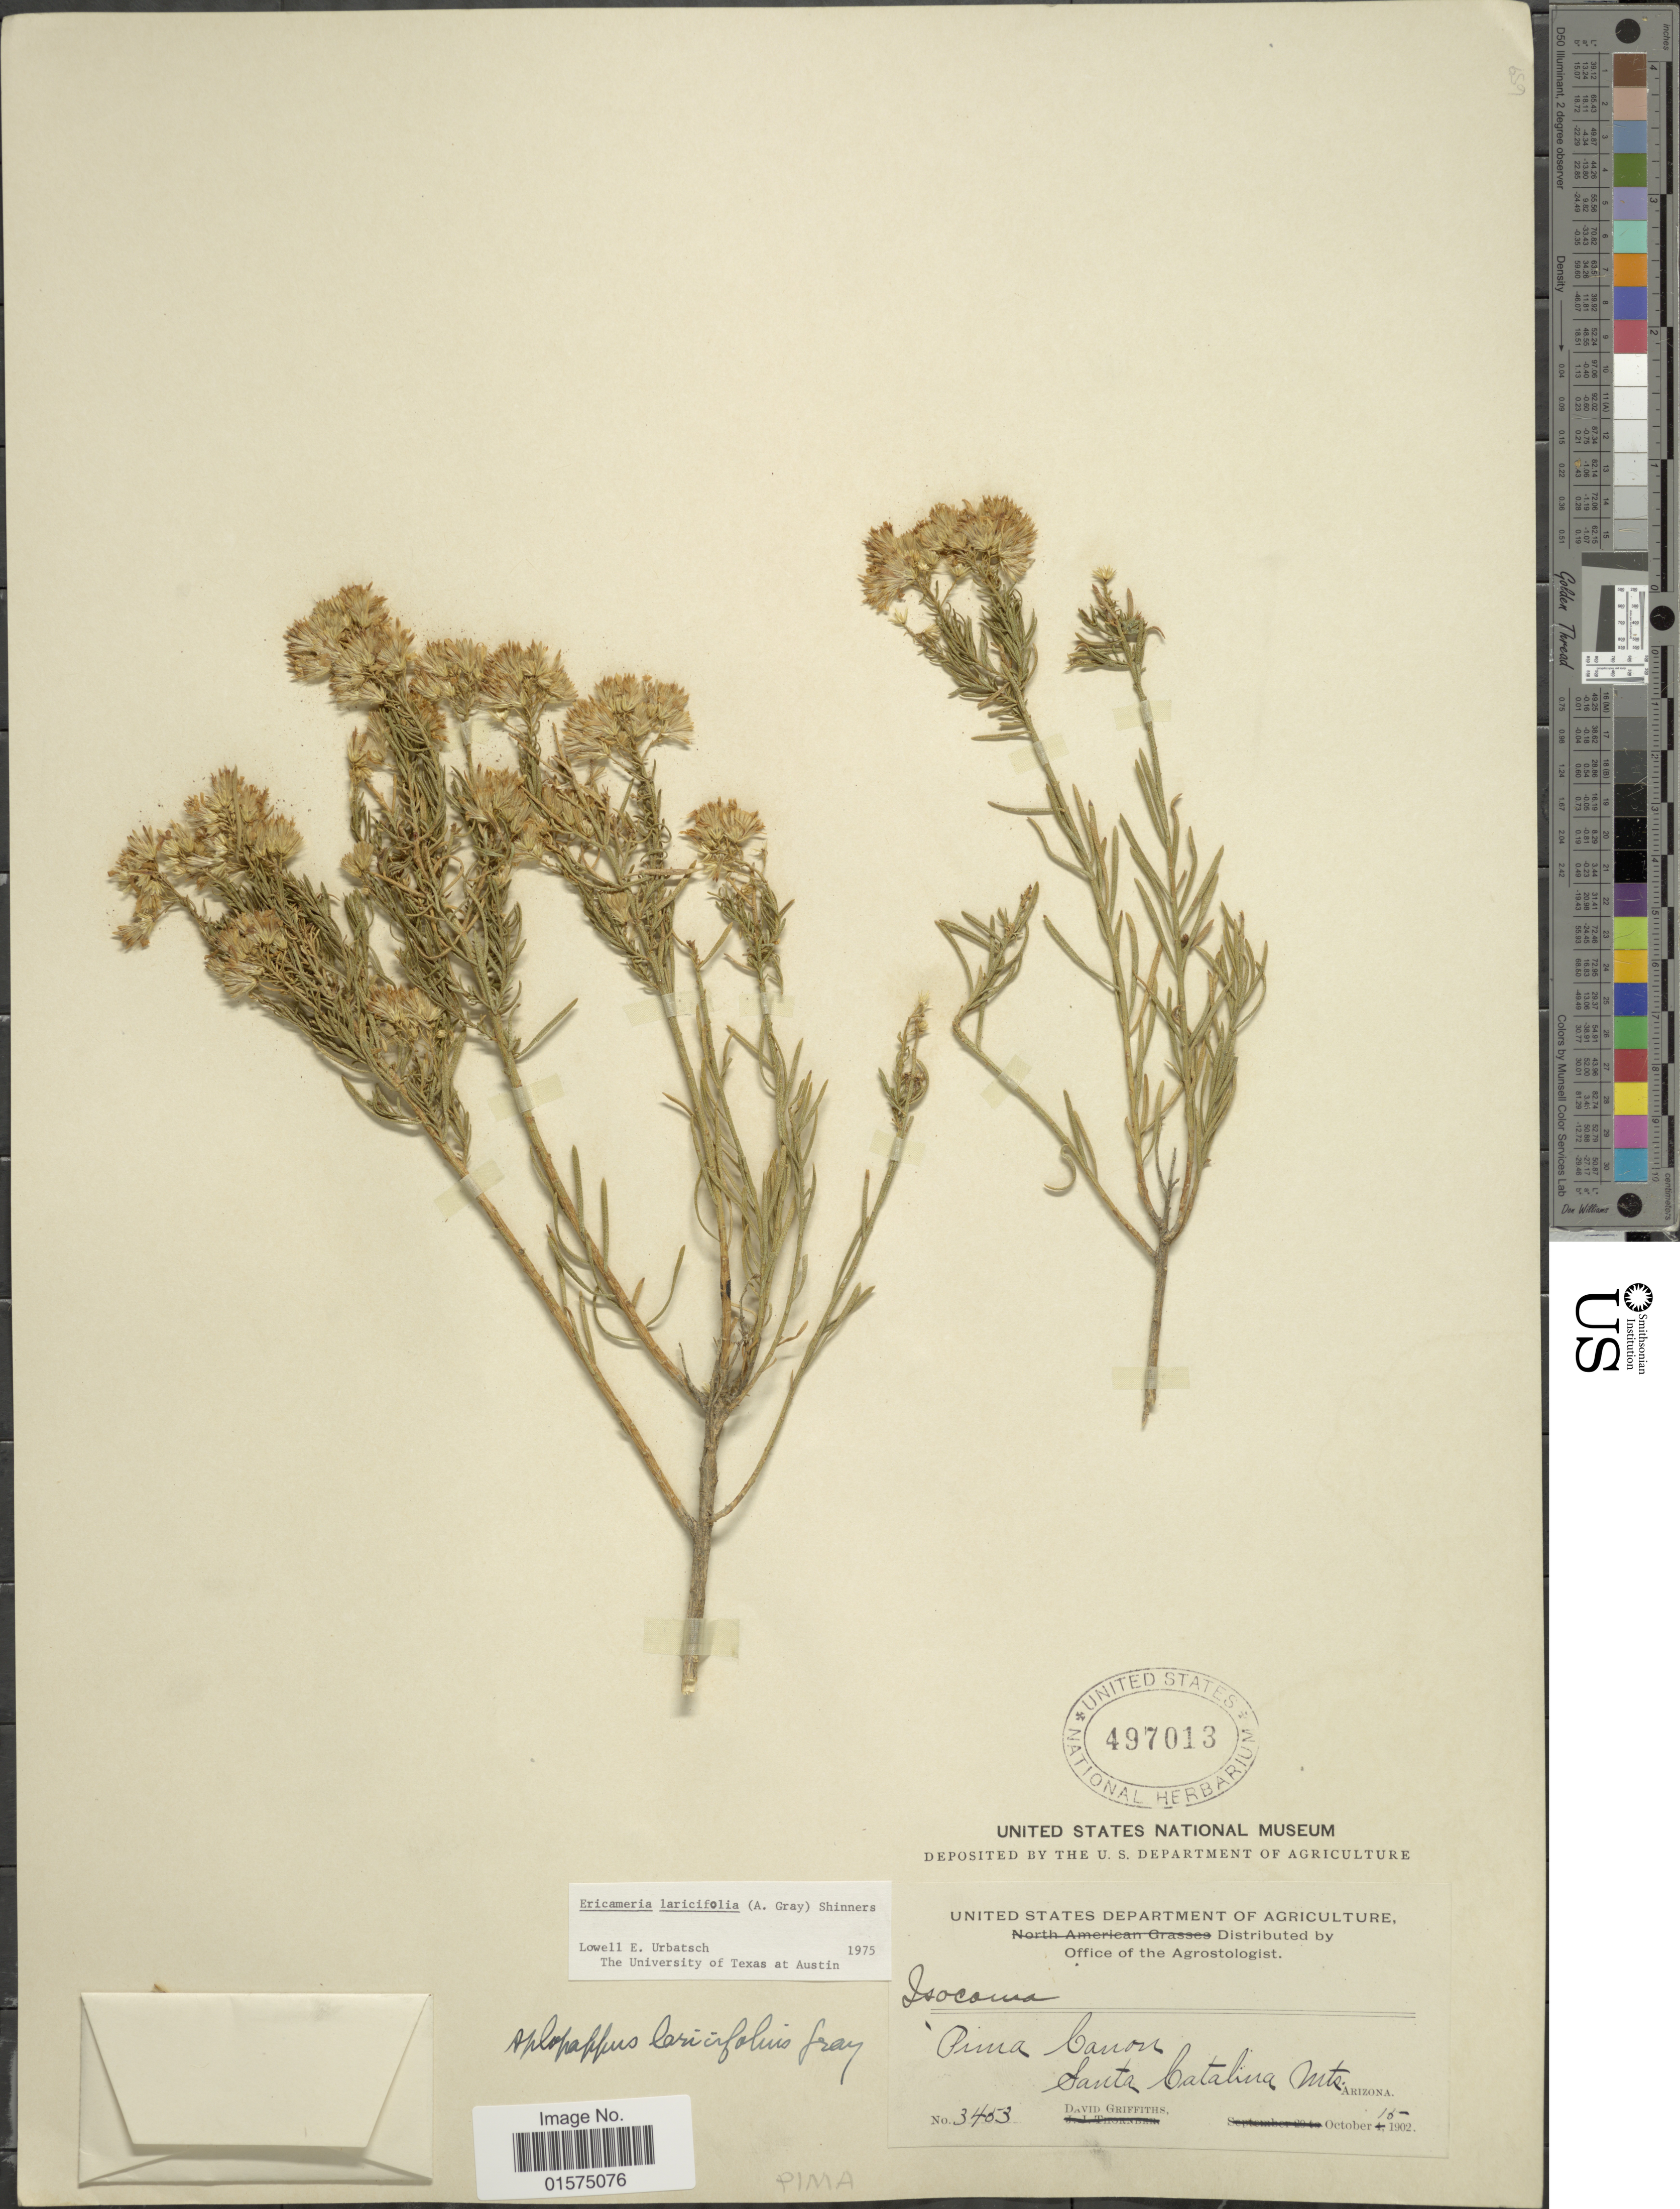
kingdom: Plantae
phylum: Tracheophyta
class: Magnoliopsida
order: Asterales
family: Asteraceae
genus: Ericameria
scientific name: Ericameria laricifolia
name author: (A. Gray) Shinners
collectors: D. Griffiths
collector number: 3453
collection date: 1902-10-15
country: United States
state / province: Arizona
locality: Puna Canon. Santa Catalina Mts.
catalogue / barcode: US 497013